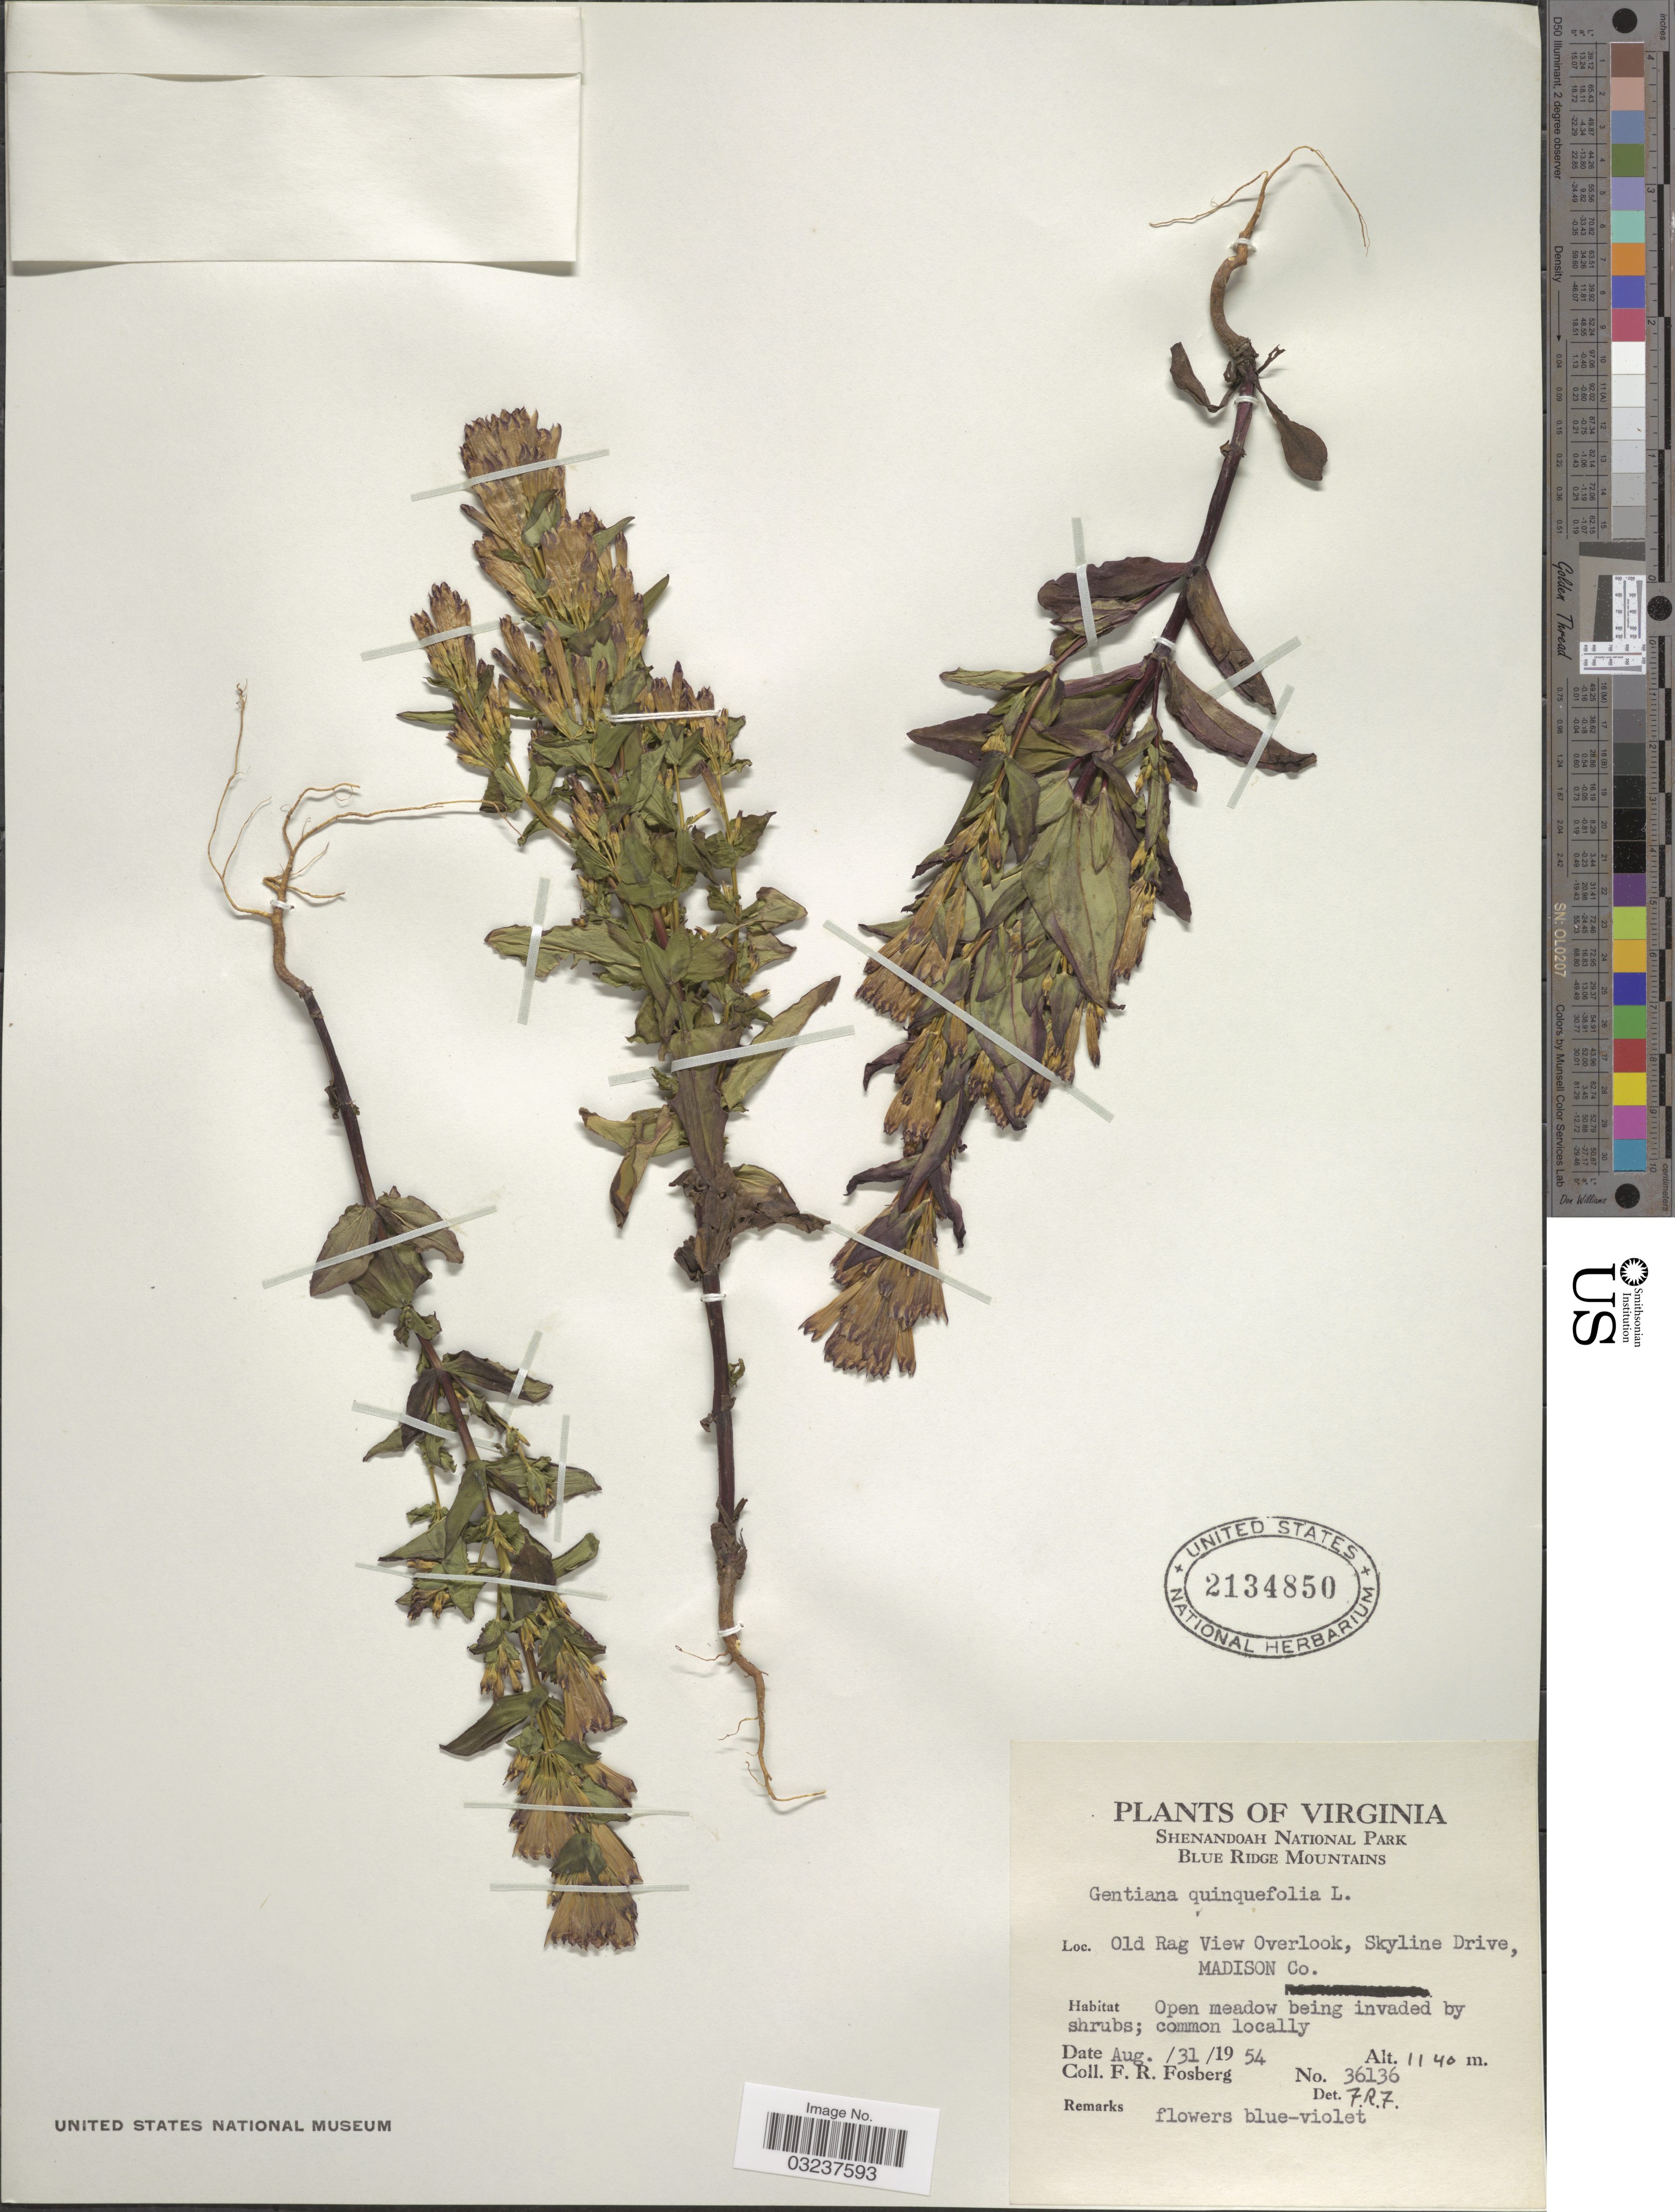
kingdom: Plantae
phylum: Tracheophyta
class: Magnoliopsida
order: Gentianales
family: Gentianaceae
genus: Gentianella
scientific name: Gentianella quinquefolia subsp. quinquefolia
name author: (L.) Small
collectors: F. R. Fosberg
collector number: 36136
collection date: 1954-08-13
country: United States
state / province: Virginia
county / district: Madison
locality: Shenandoah National Park, Blue Ridge Mountains. Old Rag View Overlook, Skyline Drive, Madison Co.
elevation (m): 1140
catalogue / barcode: US 2134850